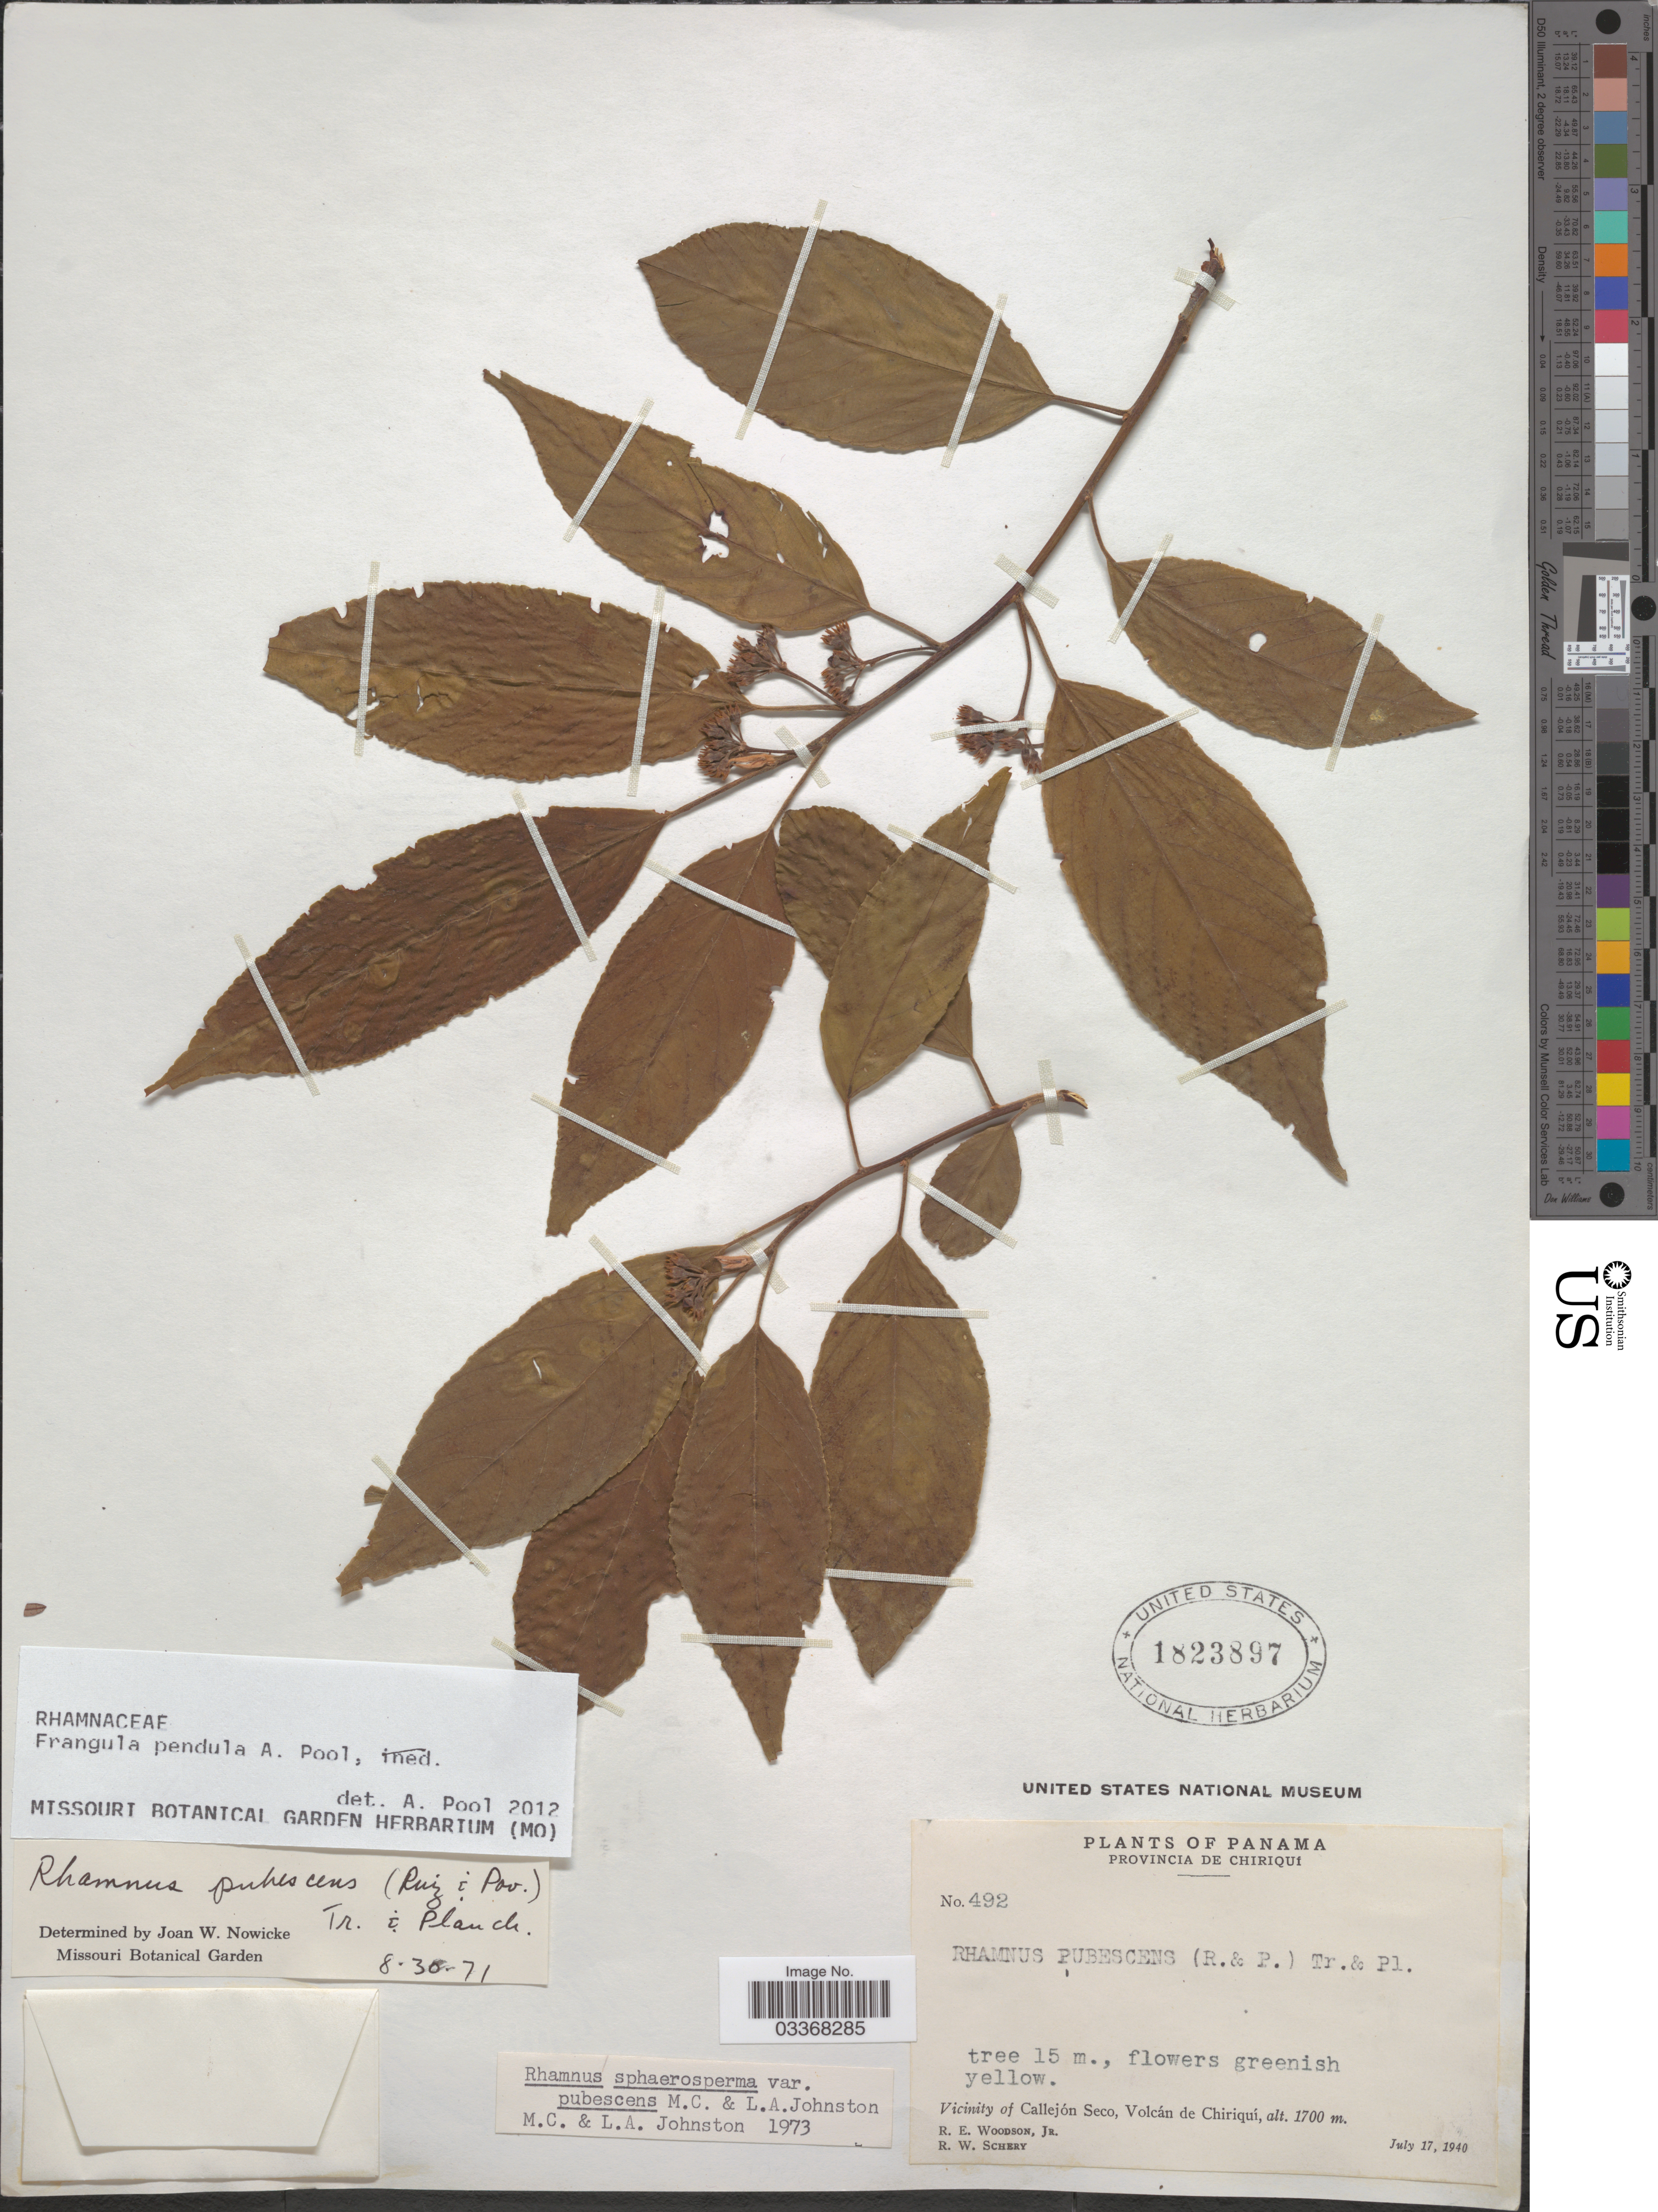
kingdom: Plantae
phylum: Tracheophyta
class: Magnoliopsida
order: Rosales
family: Rhamnaceae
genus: Frangula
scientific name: Frangula pendula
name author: A. Pool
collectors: R. E. Woodson & R. W. Schery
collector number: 492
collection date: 1940-07-17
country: Panama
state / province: Chiriqui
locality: Vicinity of Callejón Seco, Volcán de Chiriquí.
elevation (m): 1700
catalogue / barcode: US 1823897